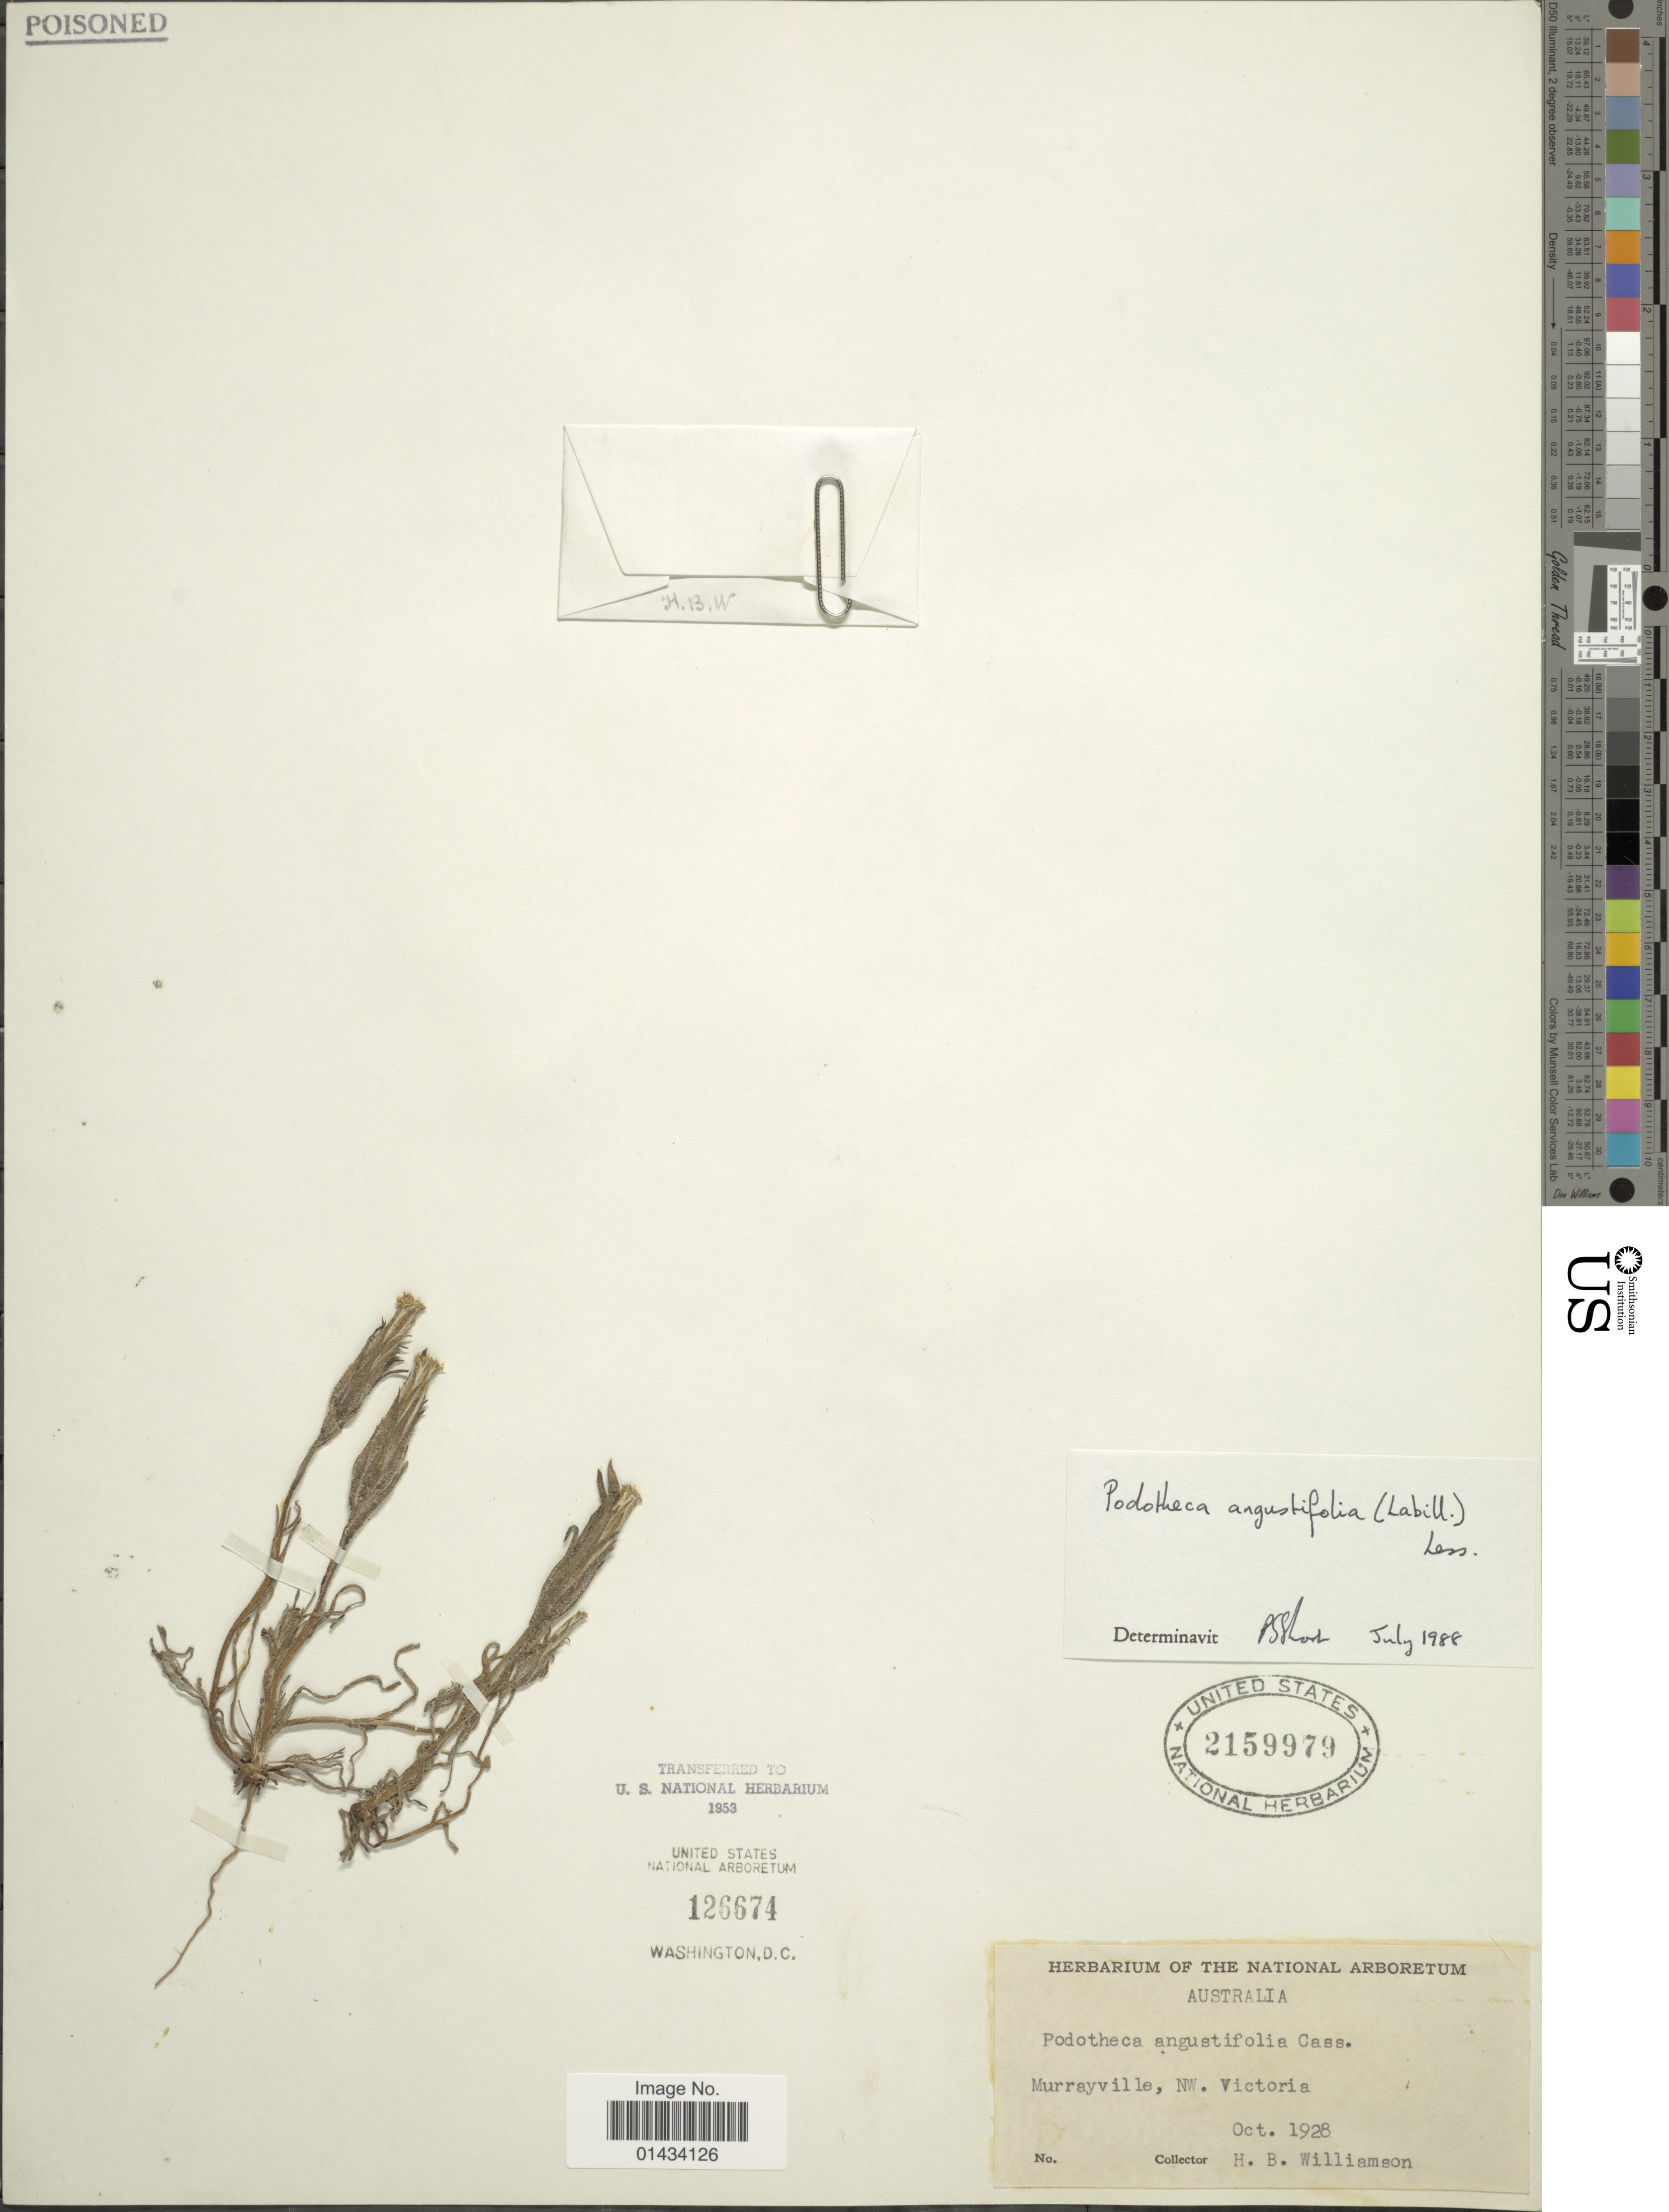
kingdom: Plantae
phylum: Tracheophyta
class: Magnoliopsida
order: Asterales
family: Asteraceae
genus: Podotheca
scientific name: Podotheca angustifolia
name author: (Labill.) Less.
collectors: H. Williamson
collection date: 1928-10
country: Australia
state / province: Victoria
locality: Murrayville, NW. Victoria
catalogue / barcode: US 2159979